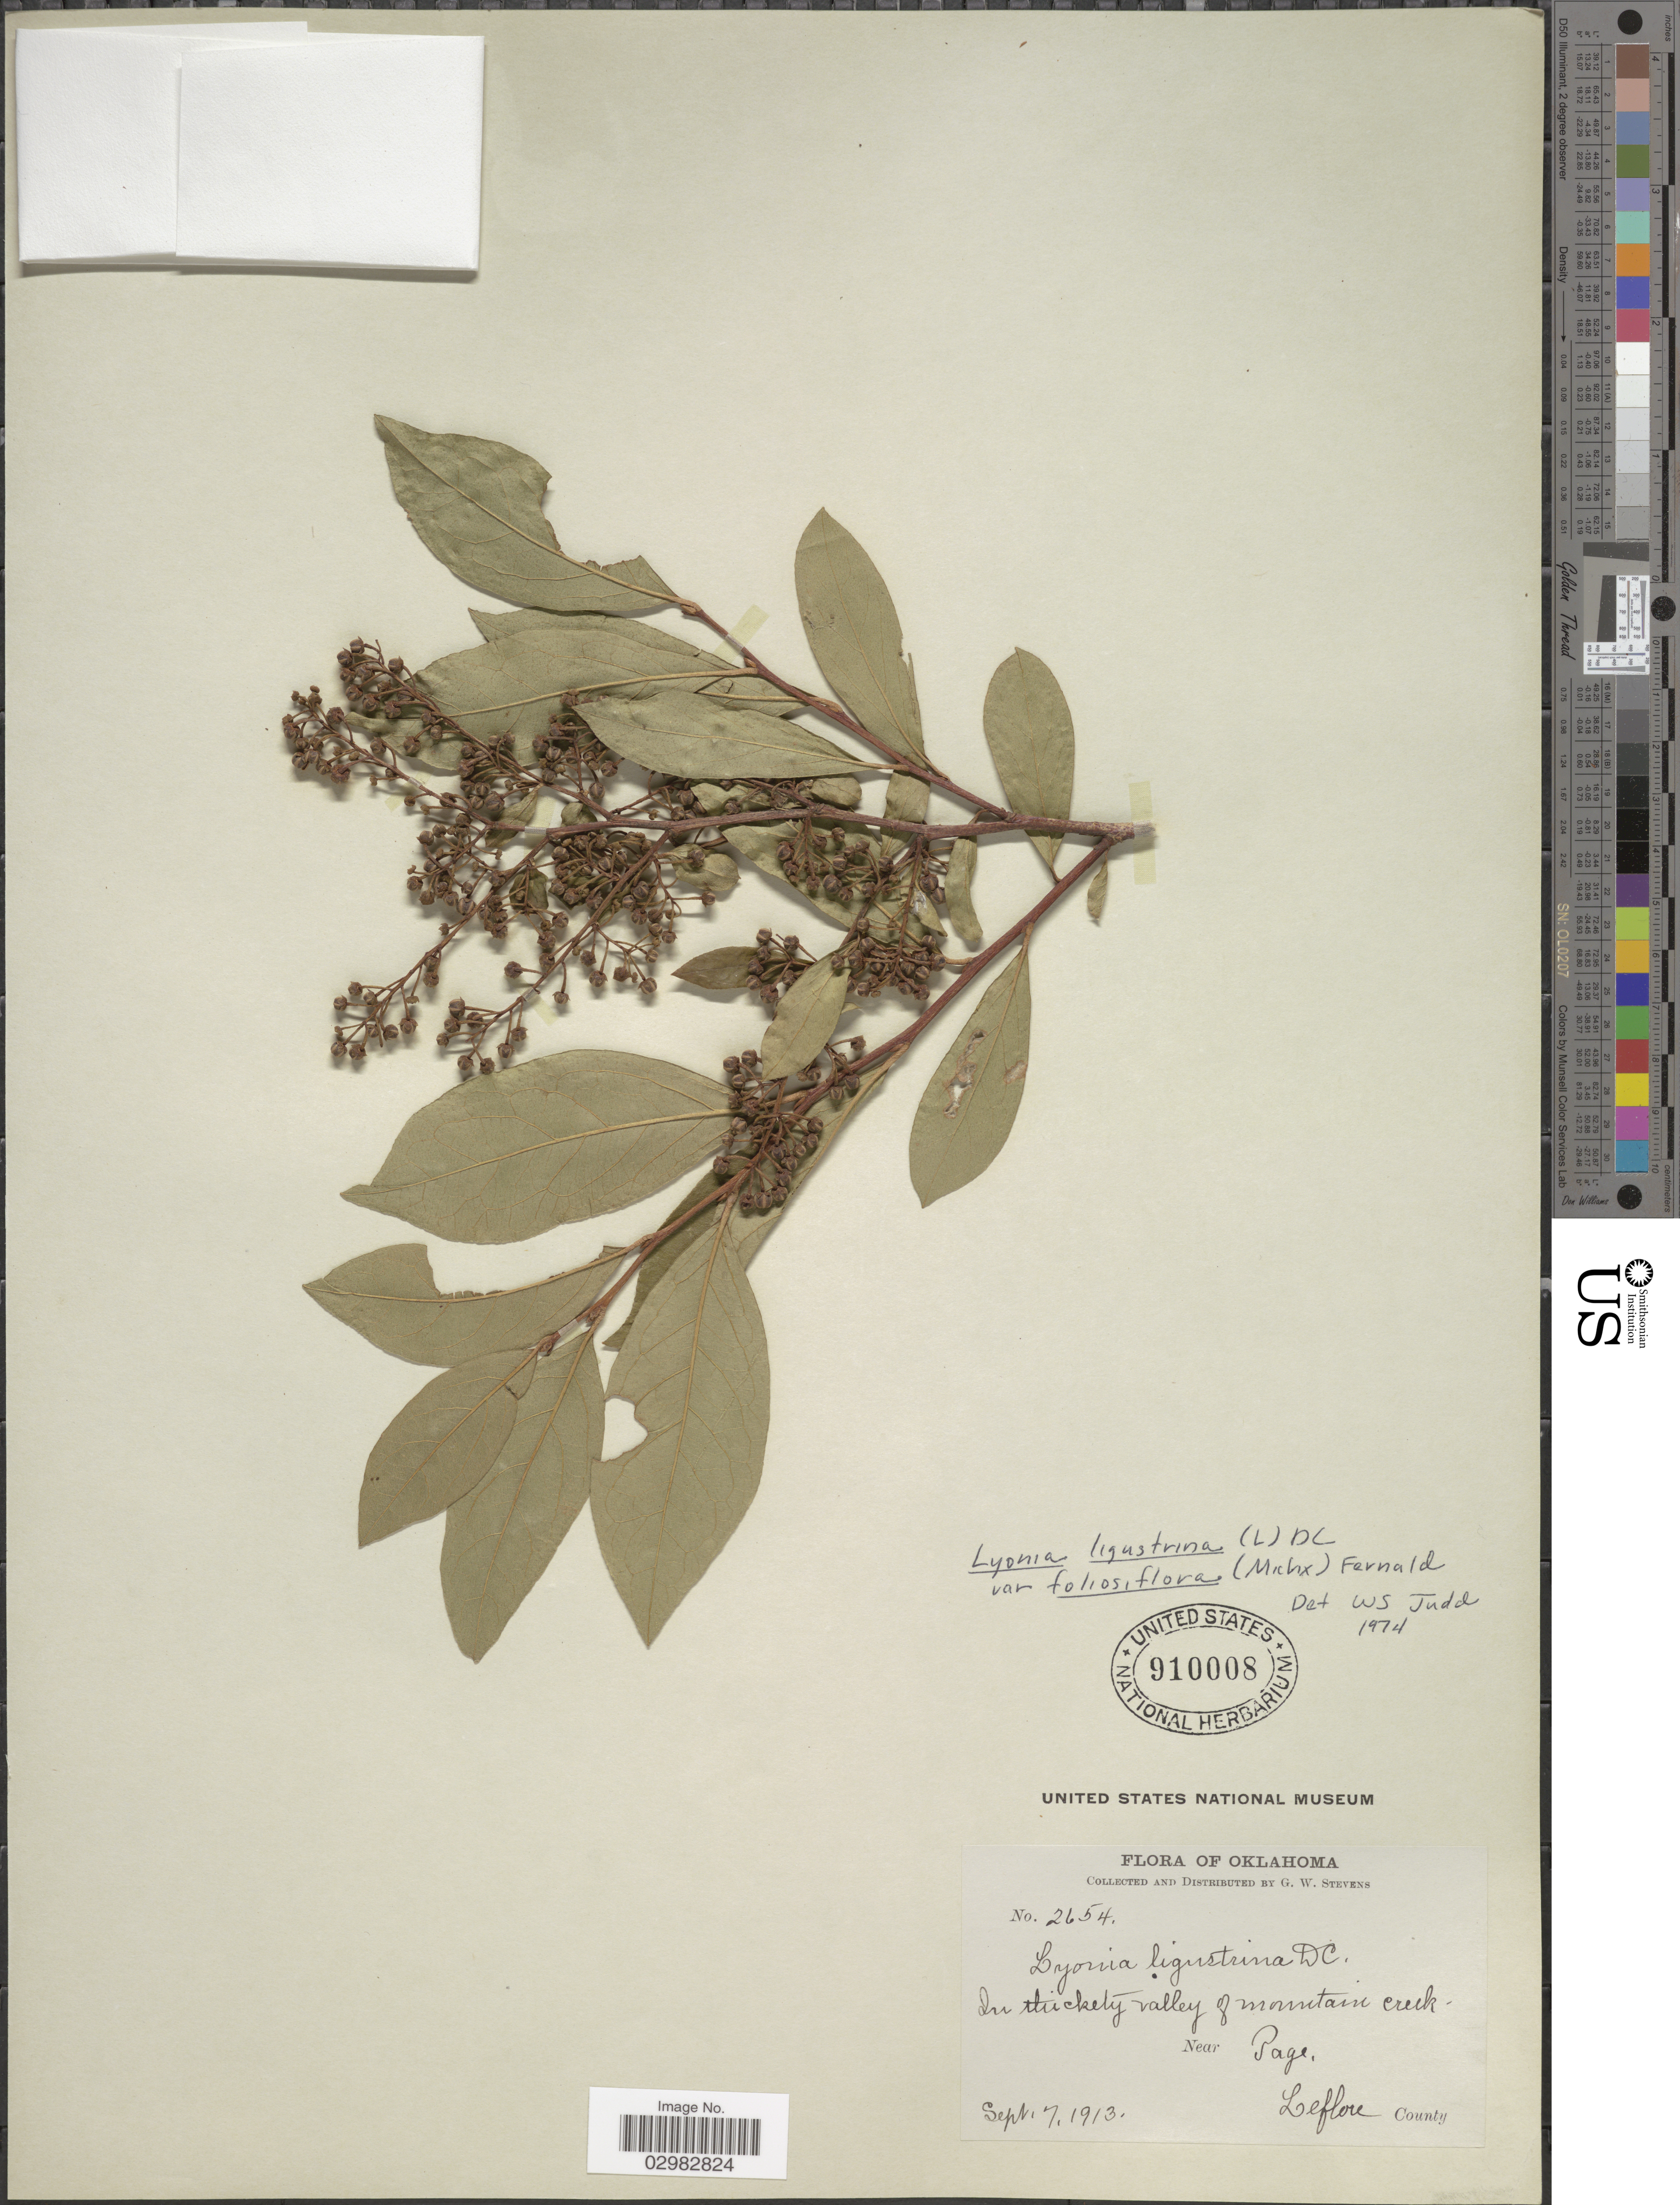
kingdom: Plantae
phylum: Tracheophyta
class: Magnoliopsida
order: Ericales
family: Ericaceae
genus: Lyonia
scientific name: Lyonia ligustrina var. foliosiflora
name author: (Michx.) Fernald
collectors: G. W. Stevens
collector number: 2654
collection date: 1913-09-07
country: United States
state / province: Oklahoma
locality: In thickety valley of mountain creek, Near Page, Leflore County.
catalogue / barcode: US 910008